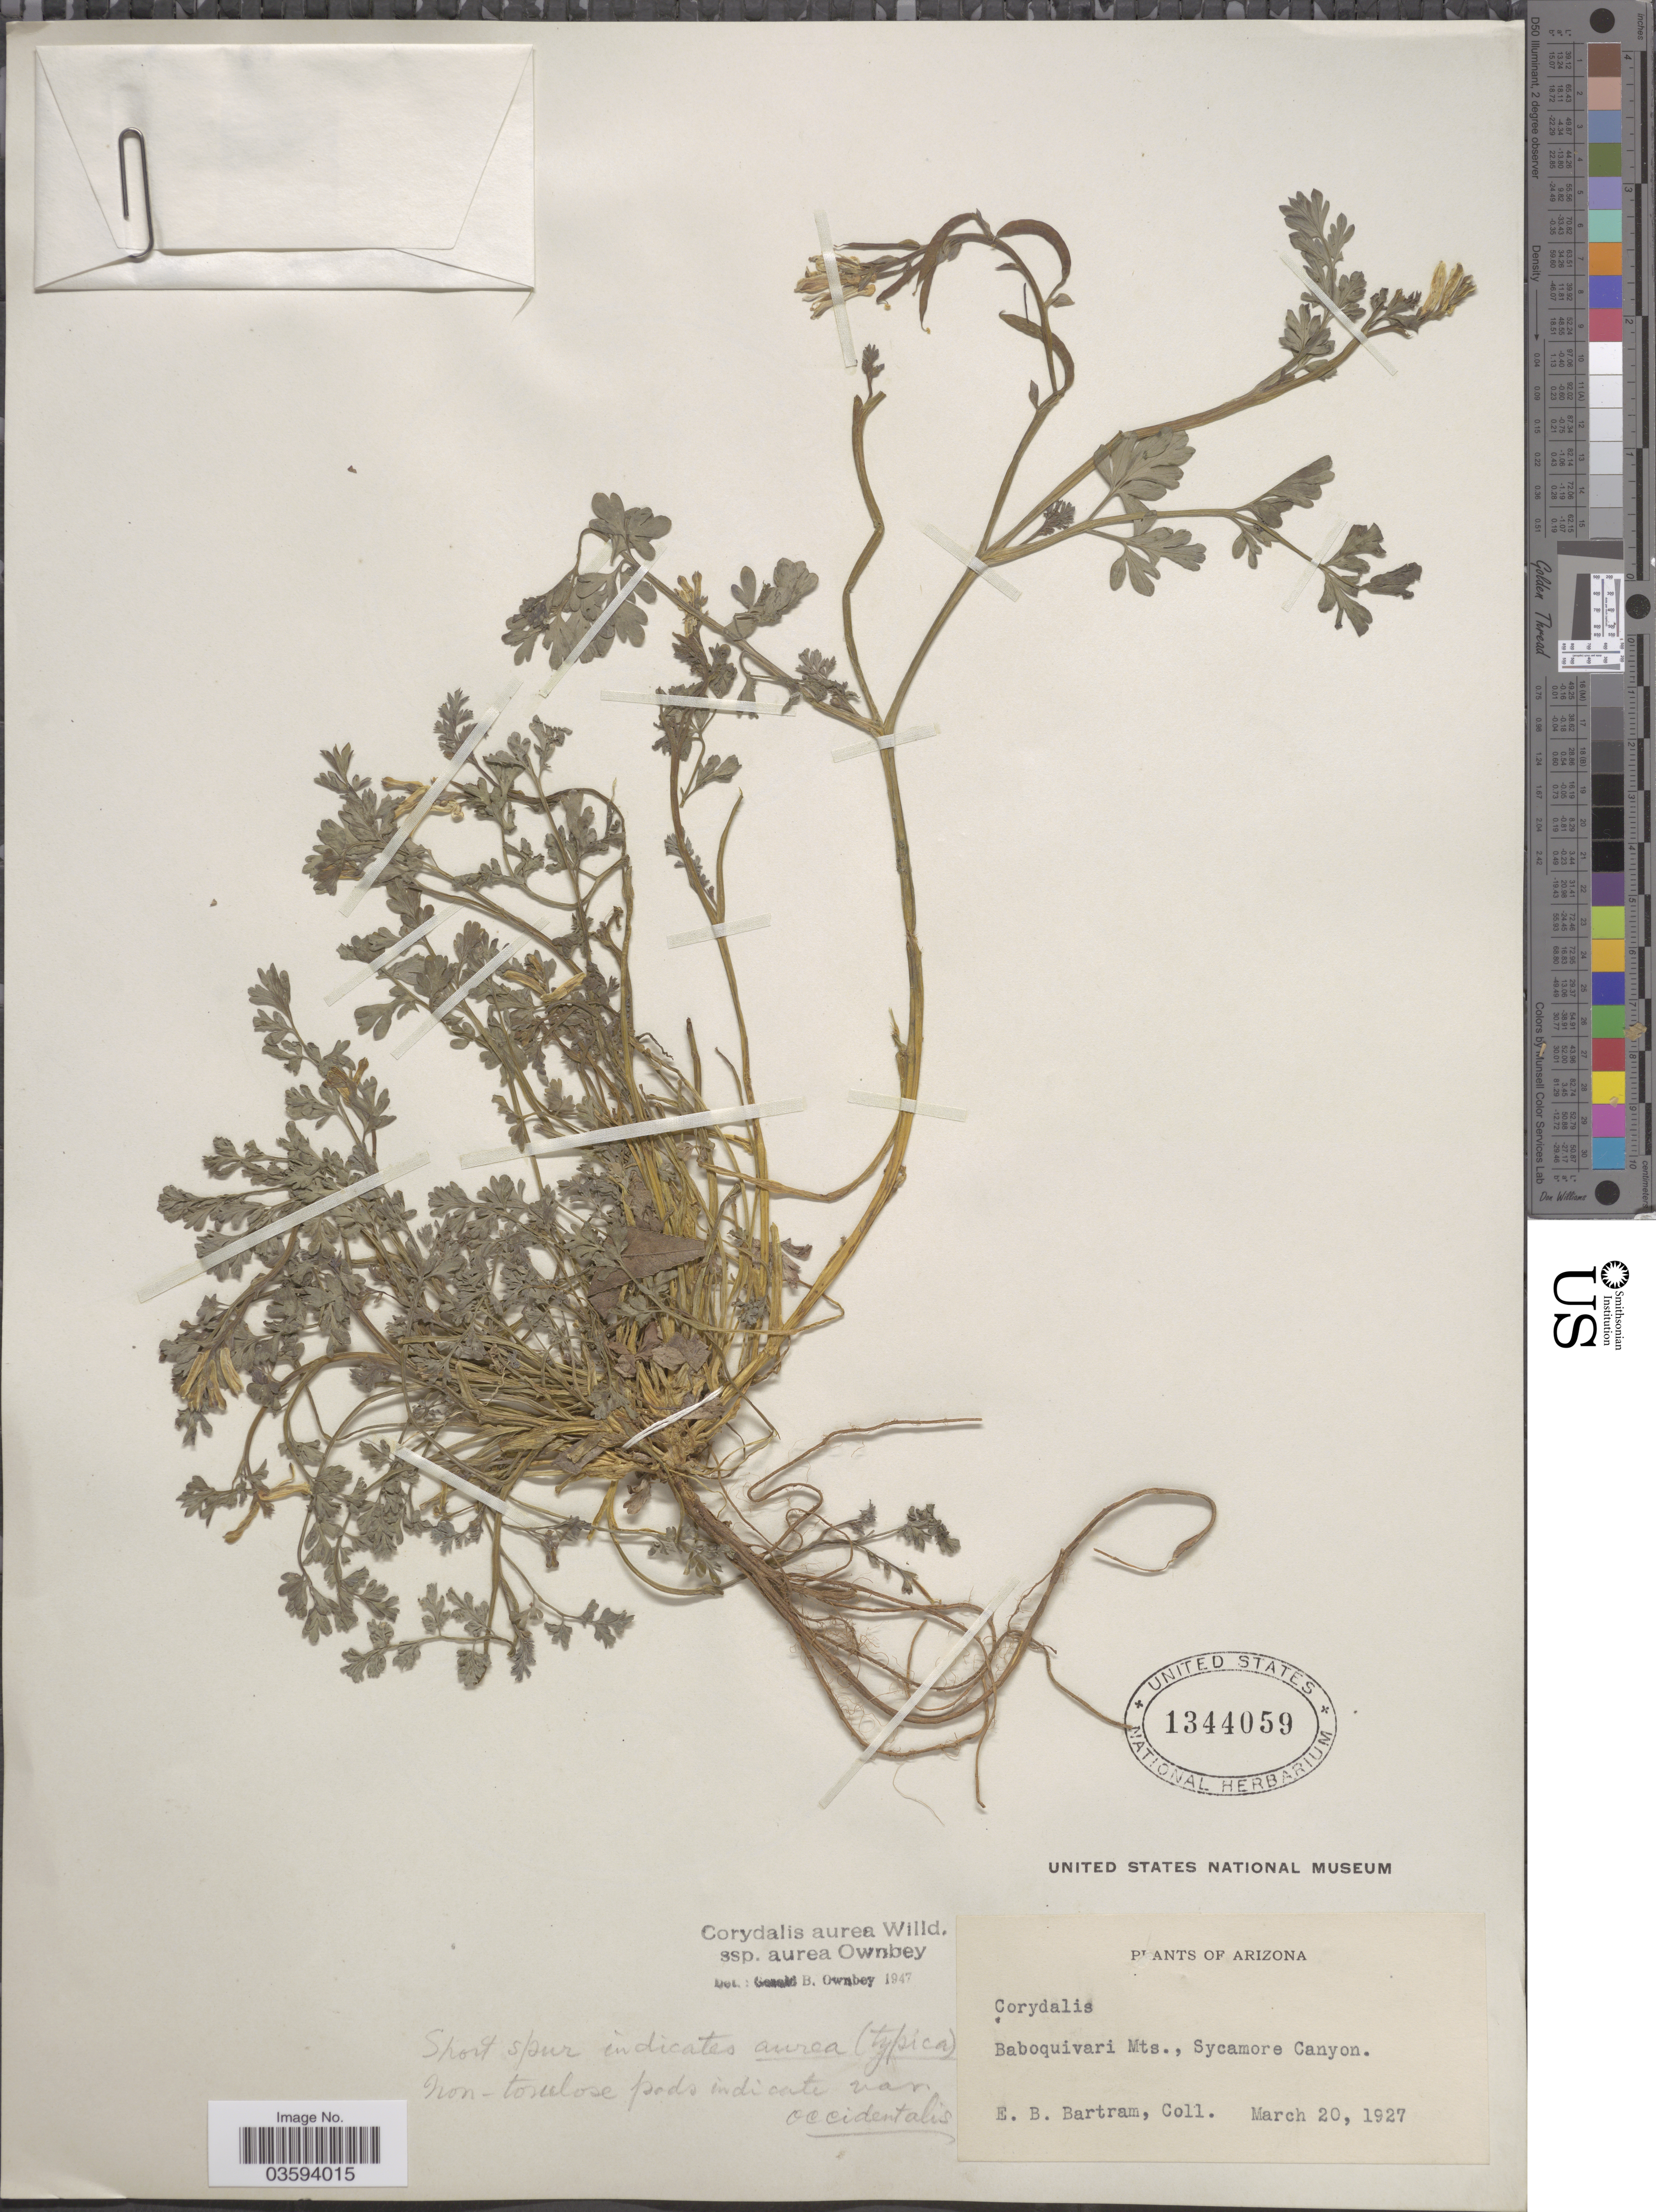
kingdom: Plantae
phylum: Tracheophyta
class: Magnoliopsida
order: Ranunculales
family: Papaveraceae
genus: Corydalis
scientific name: Corydalis aurea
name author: Willd.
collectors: E. B. Bartram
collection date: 1927-03-20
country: United States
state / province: Arizona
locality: Baboquivari Mts., Sycamore Canyon.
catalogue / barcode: US 1344059